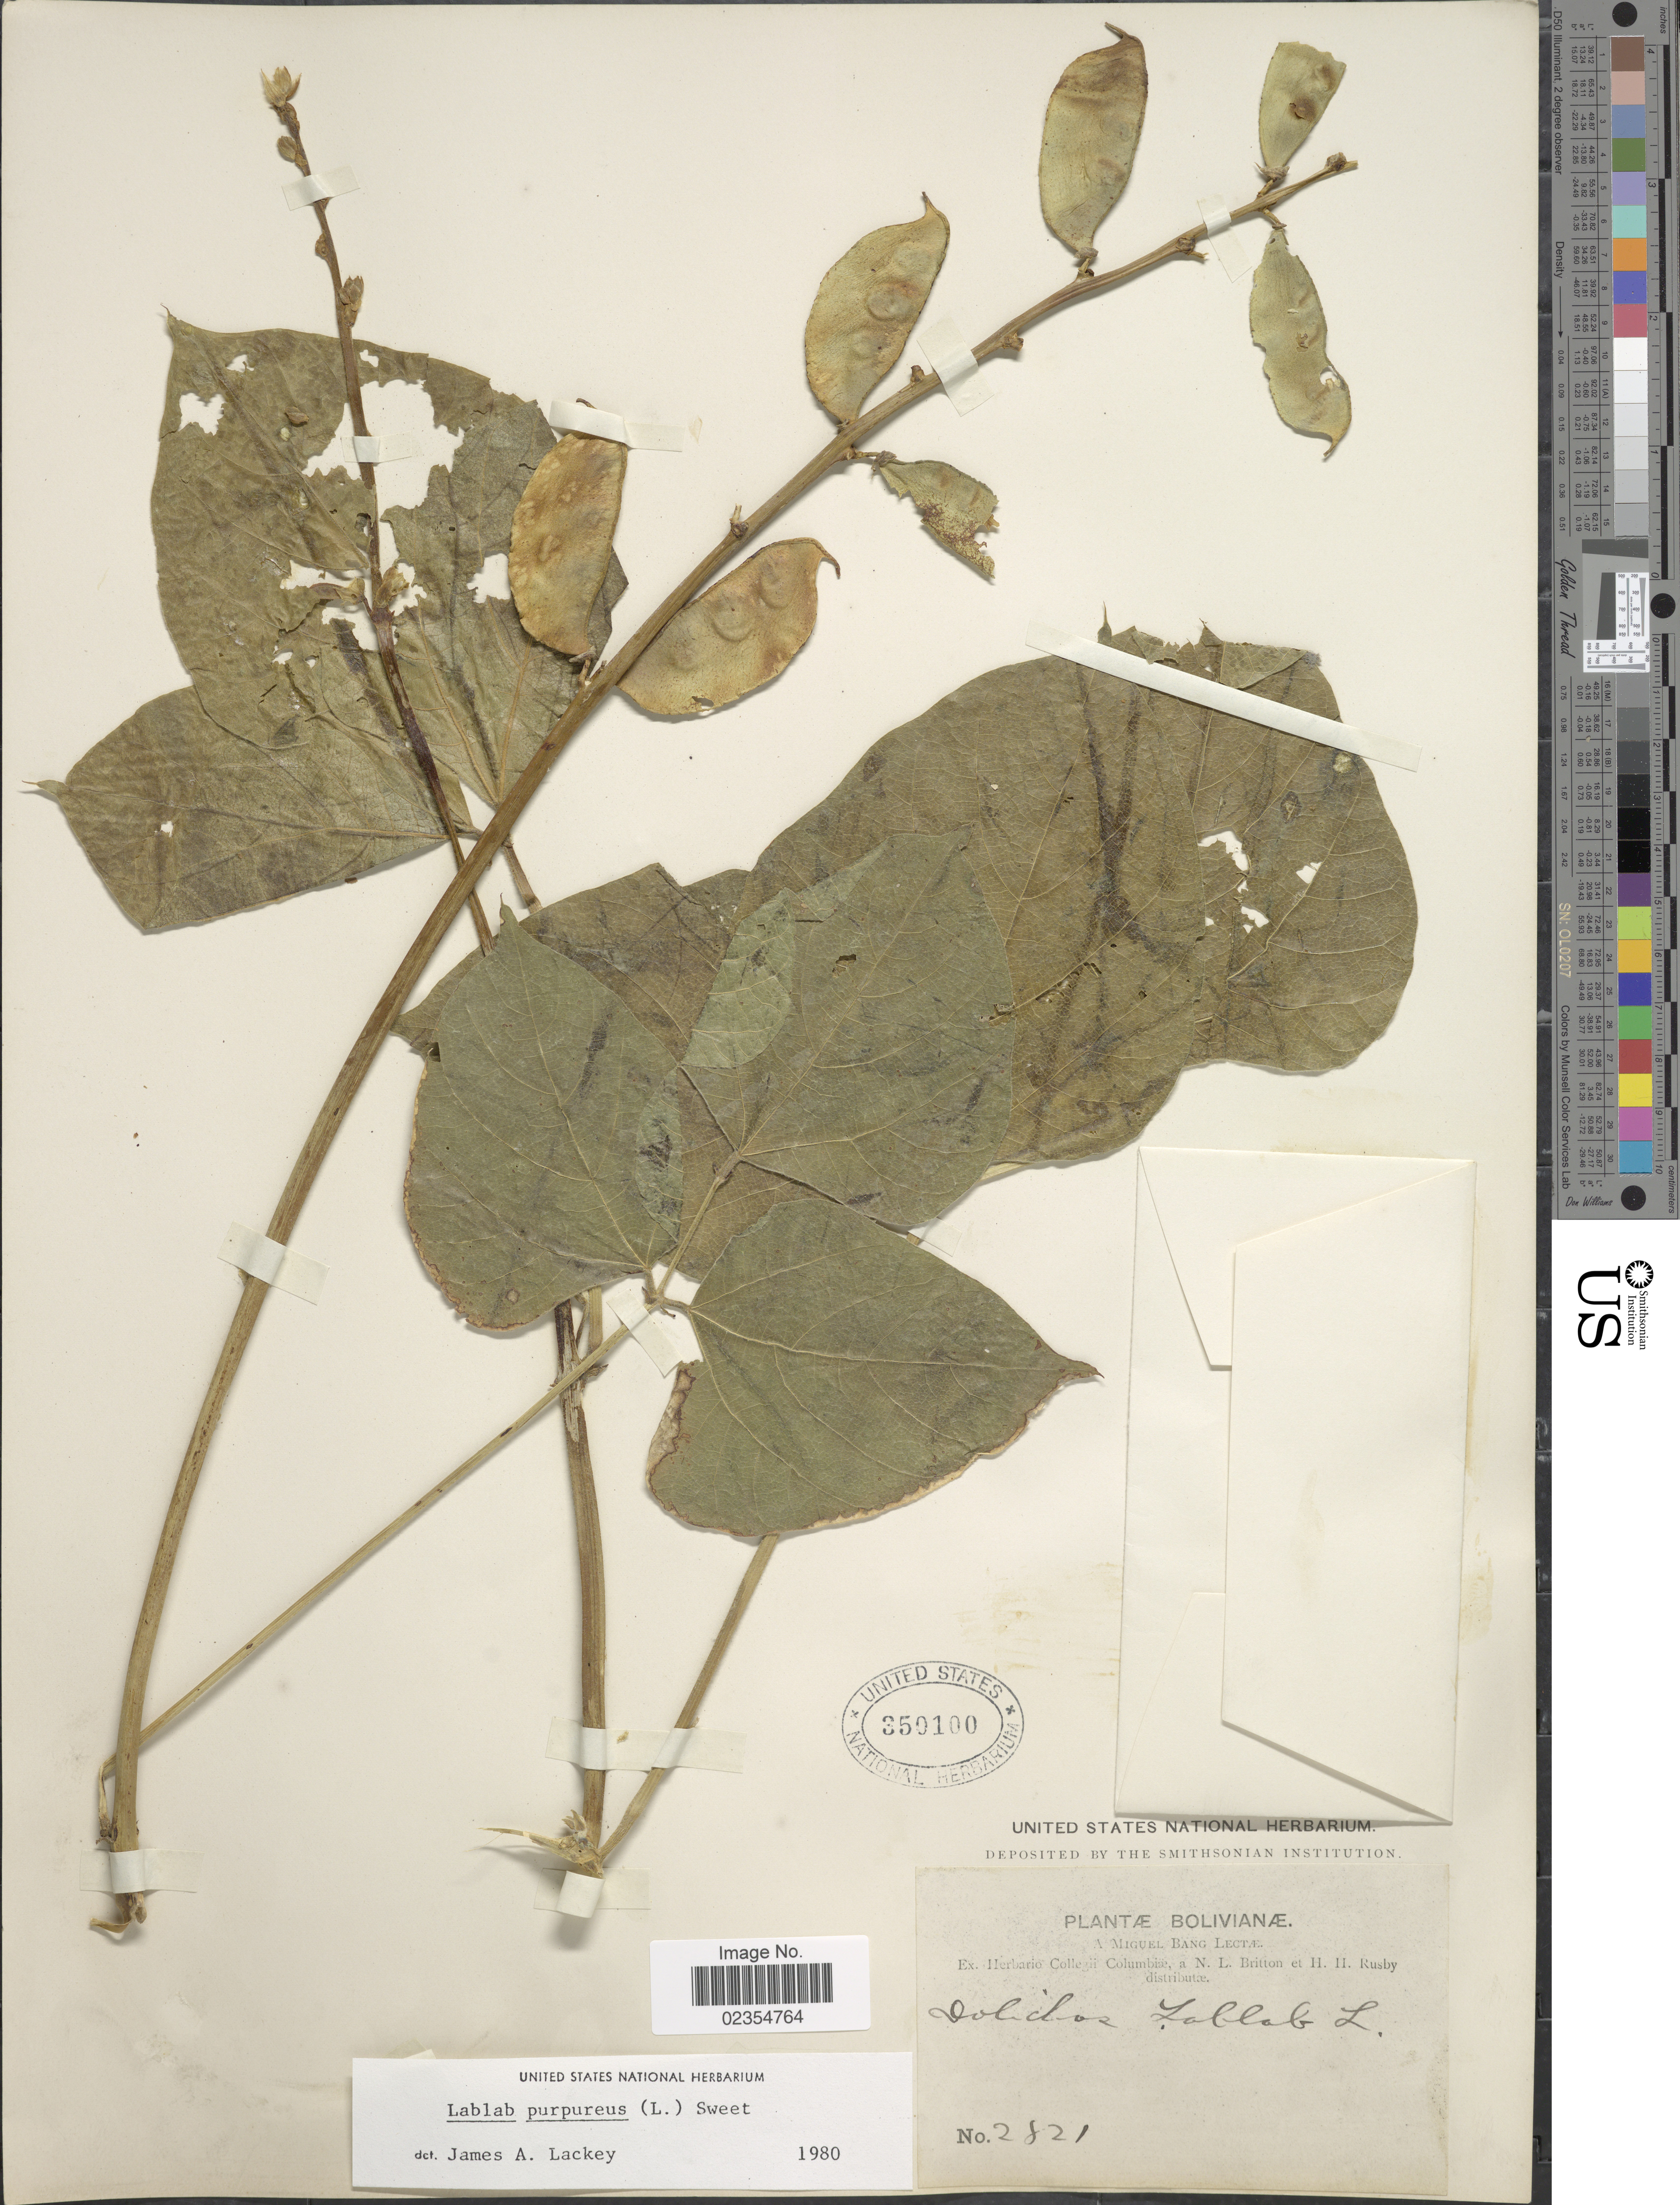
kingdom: Plantae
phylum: Tracheophyta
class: Magnoliopsida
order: Fabales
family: Fabaceae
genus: Lablab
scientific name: Lablab purpureus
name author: (L.) Sweet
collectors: M. Bang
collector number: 2821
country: Bolivia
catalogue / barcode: US 350100